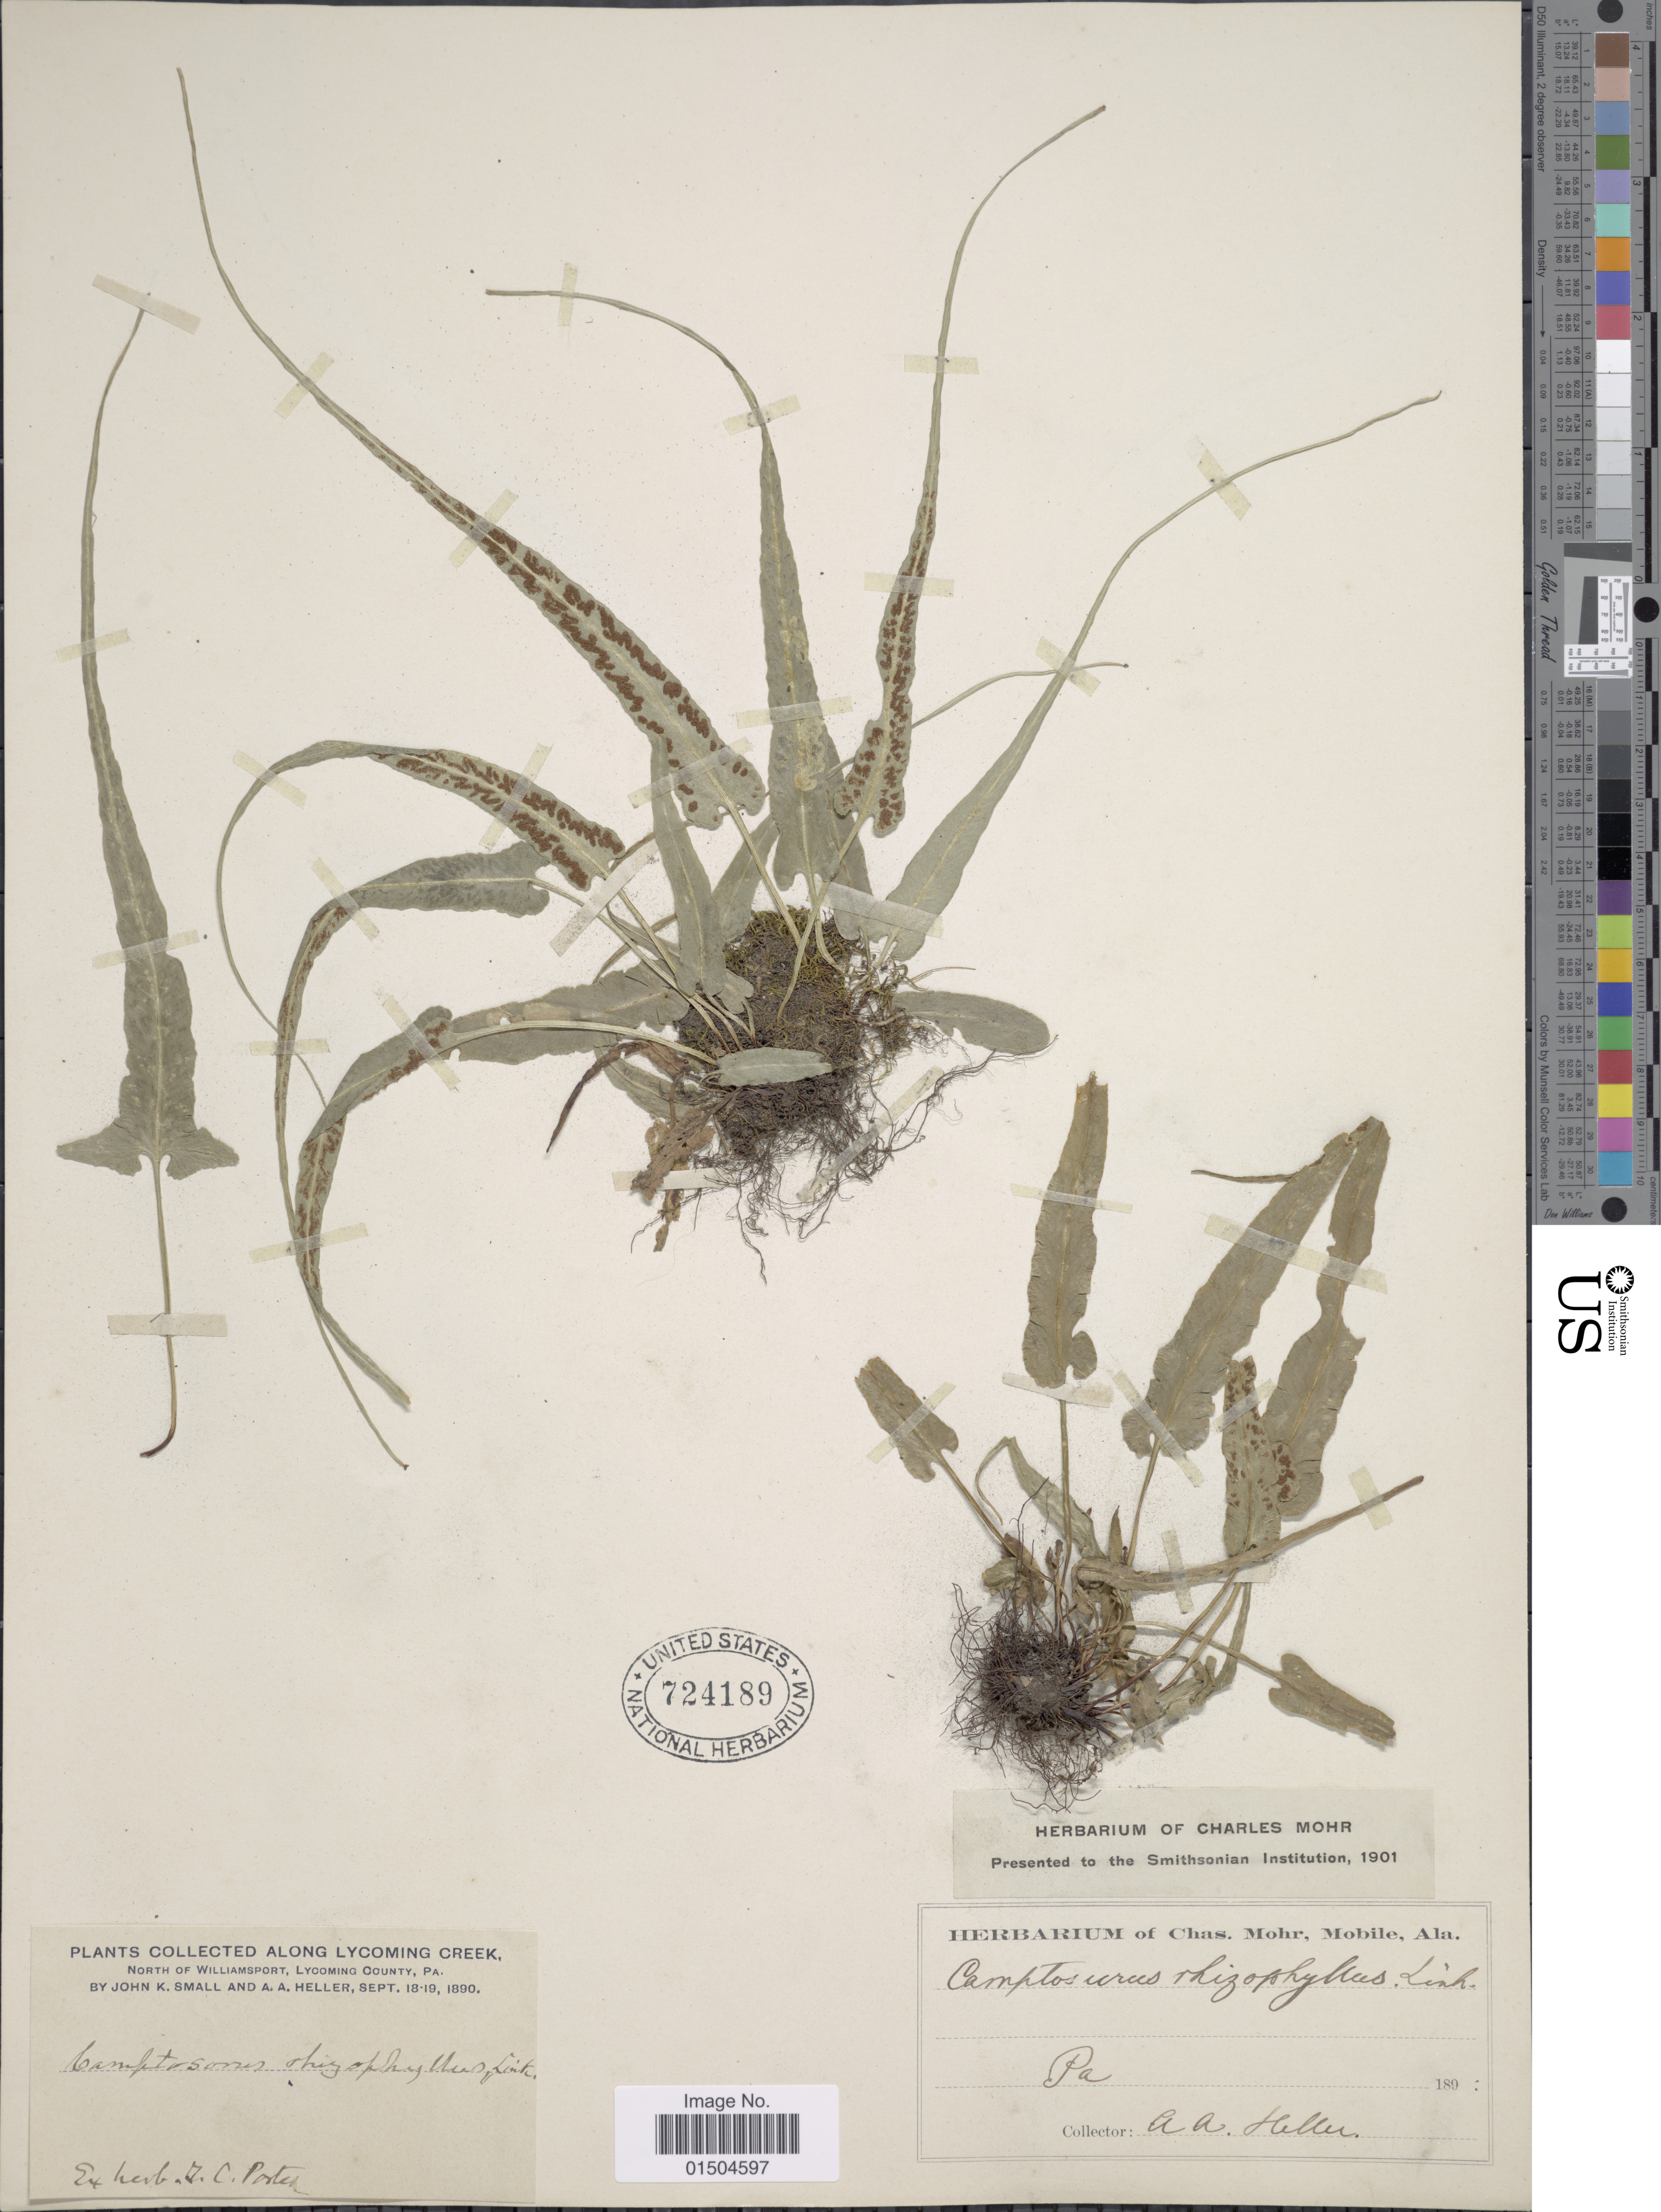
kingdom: Plantae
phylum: Tracheophyta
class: Polypodiopsida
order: Polypodiales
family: Aspleniaceae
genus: Asplenium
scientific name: Asplenium rhizophyllum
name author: L.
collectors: J. K. Small & A. A. Heller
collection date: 1890-09-18/1890-09-19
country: United States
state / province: Pennsylvania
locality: Along Lycoming Creek, North of Williamsport, Lycoming County.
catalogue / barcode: US 724189